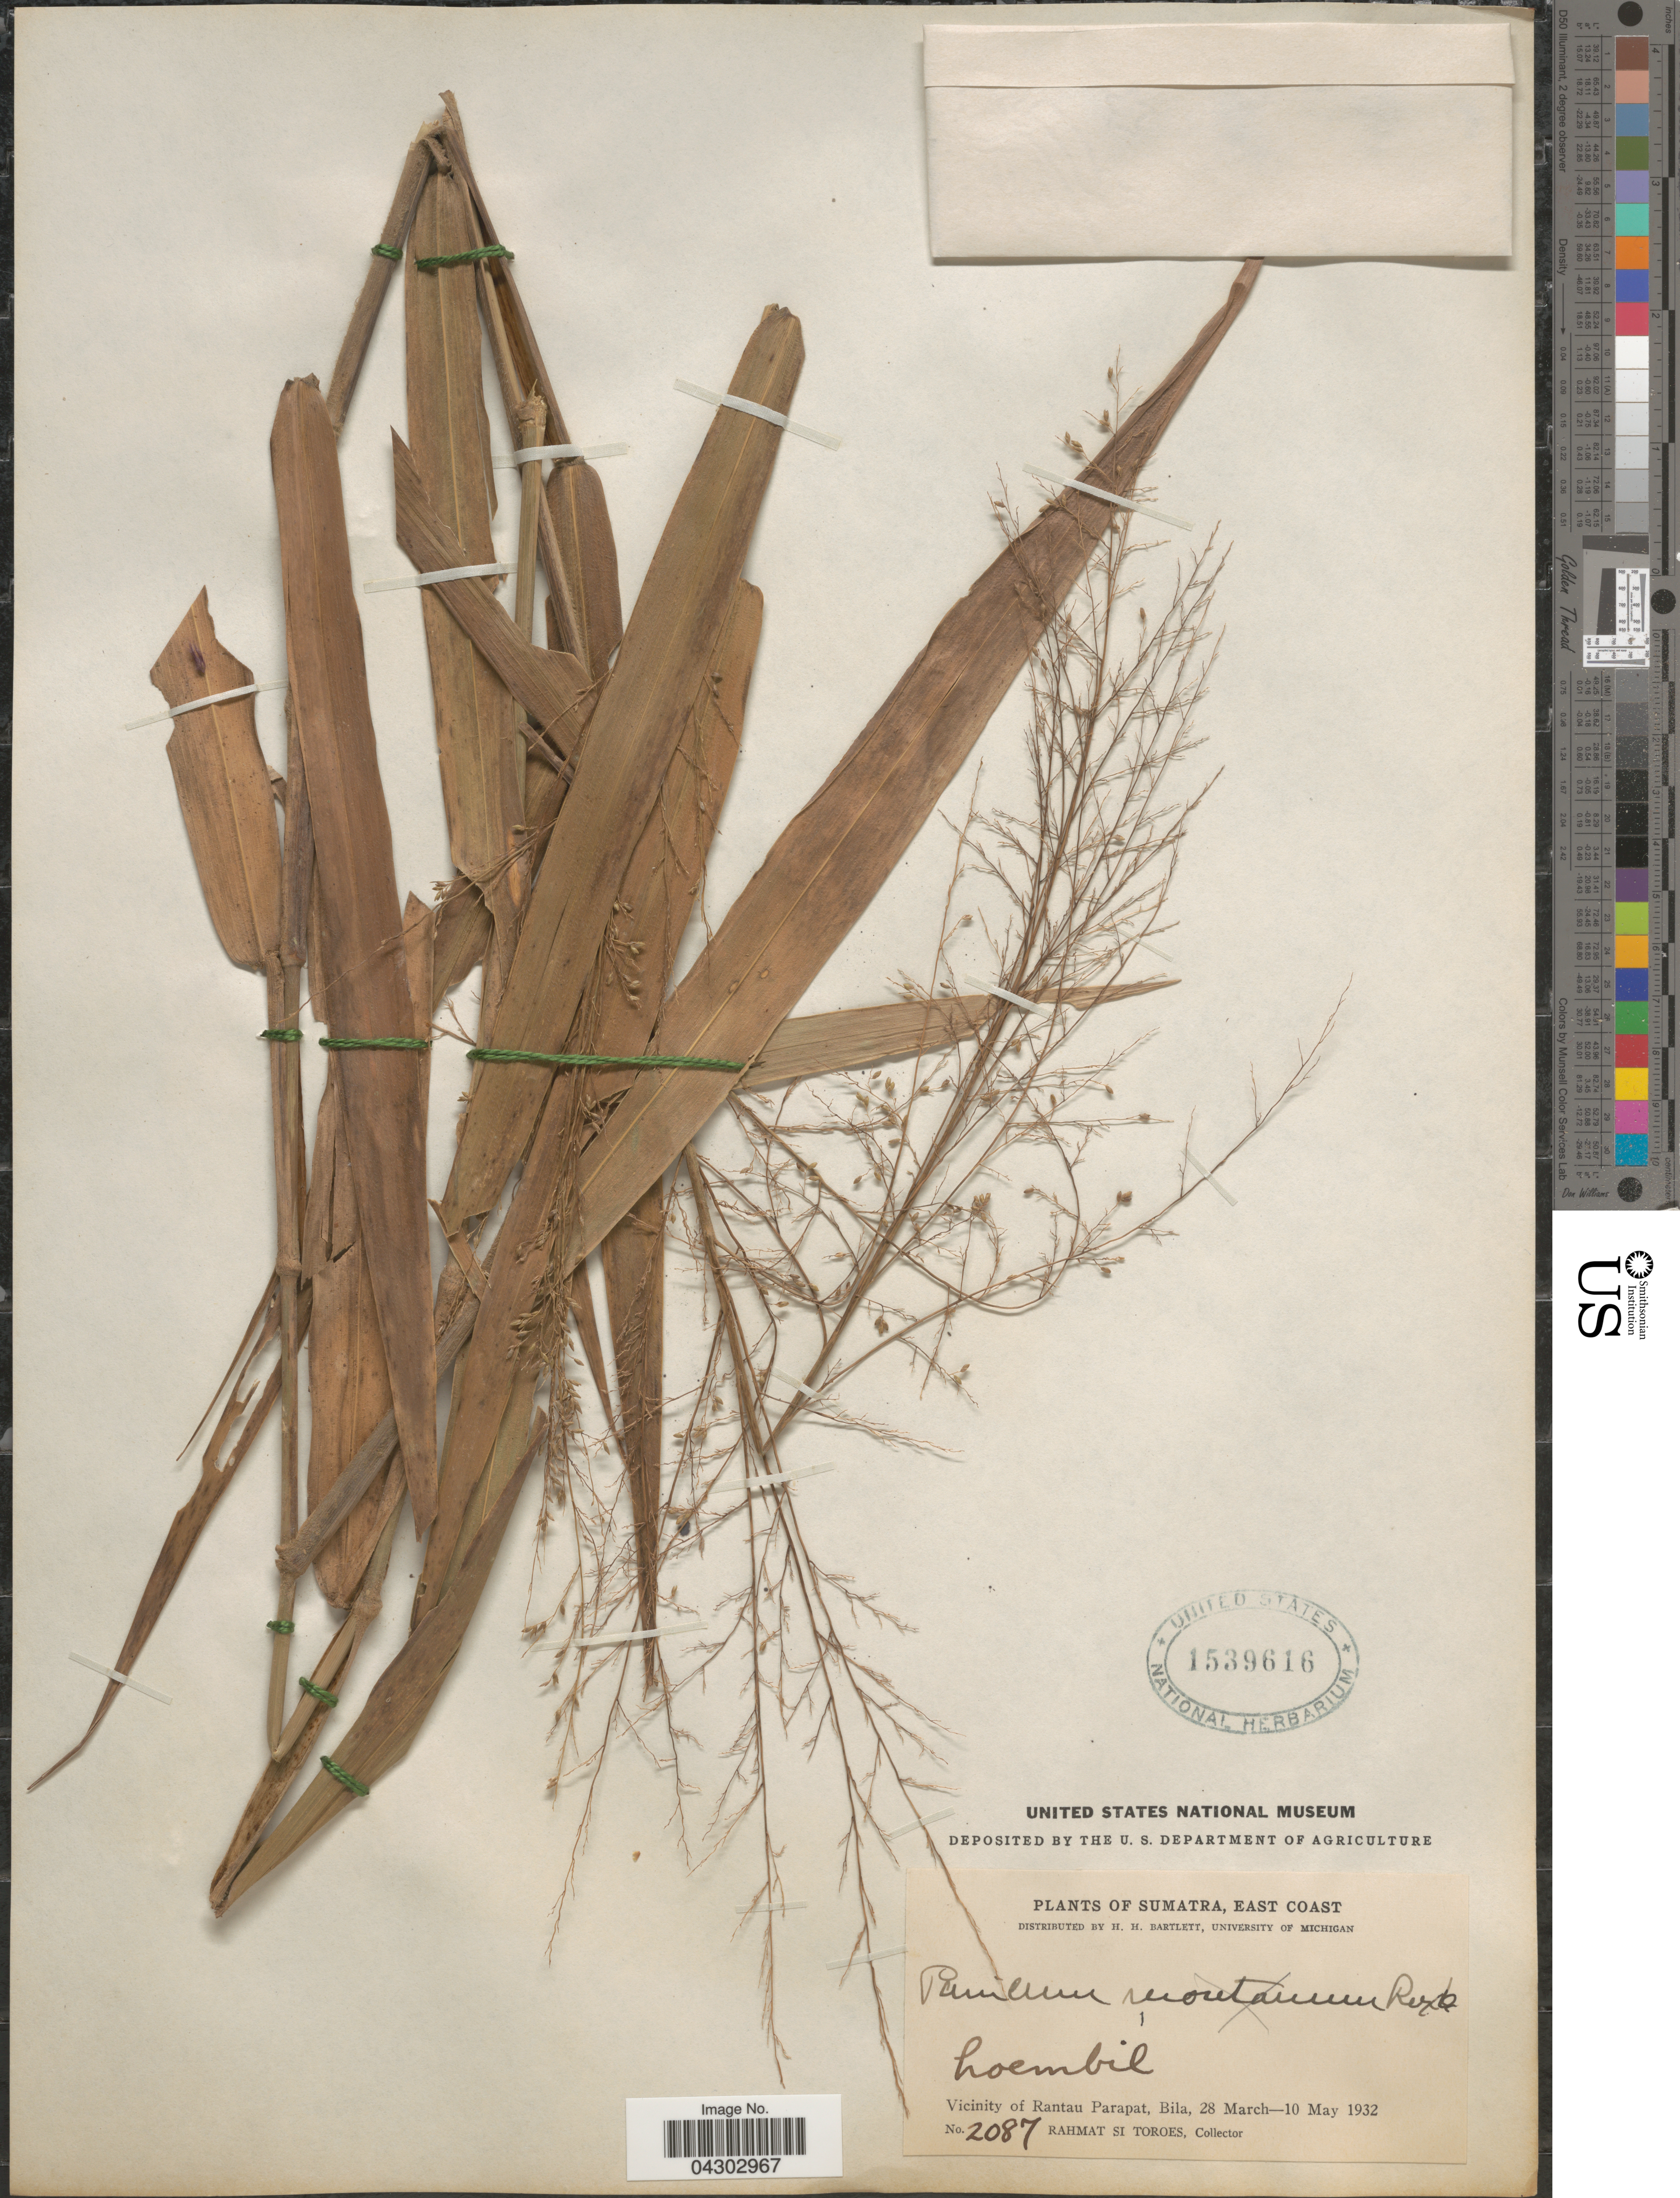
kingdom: Plantae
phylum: Tracheophyta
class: Liliopsida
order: Poales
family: Poaceae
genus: Panicum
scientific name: Panicum sp.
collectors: Rahmat Si Boeea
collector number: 2087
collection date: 1932-03-28/1932-05-10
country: Indonesia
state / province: Sumatra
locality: East Coast. Vicinity of Rantau Parapat, Bila.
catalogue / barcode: US 1539616